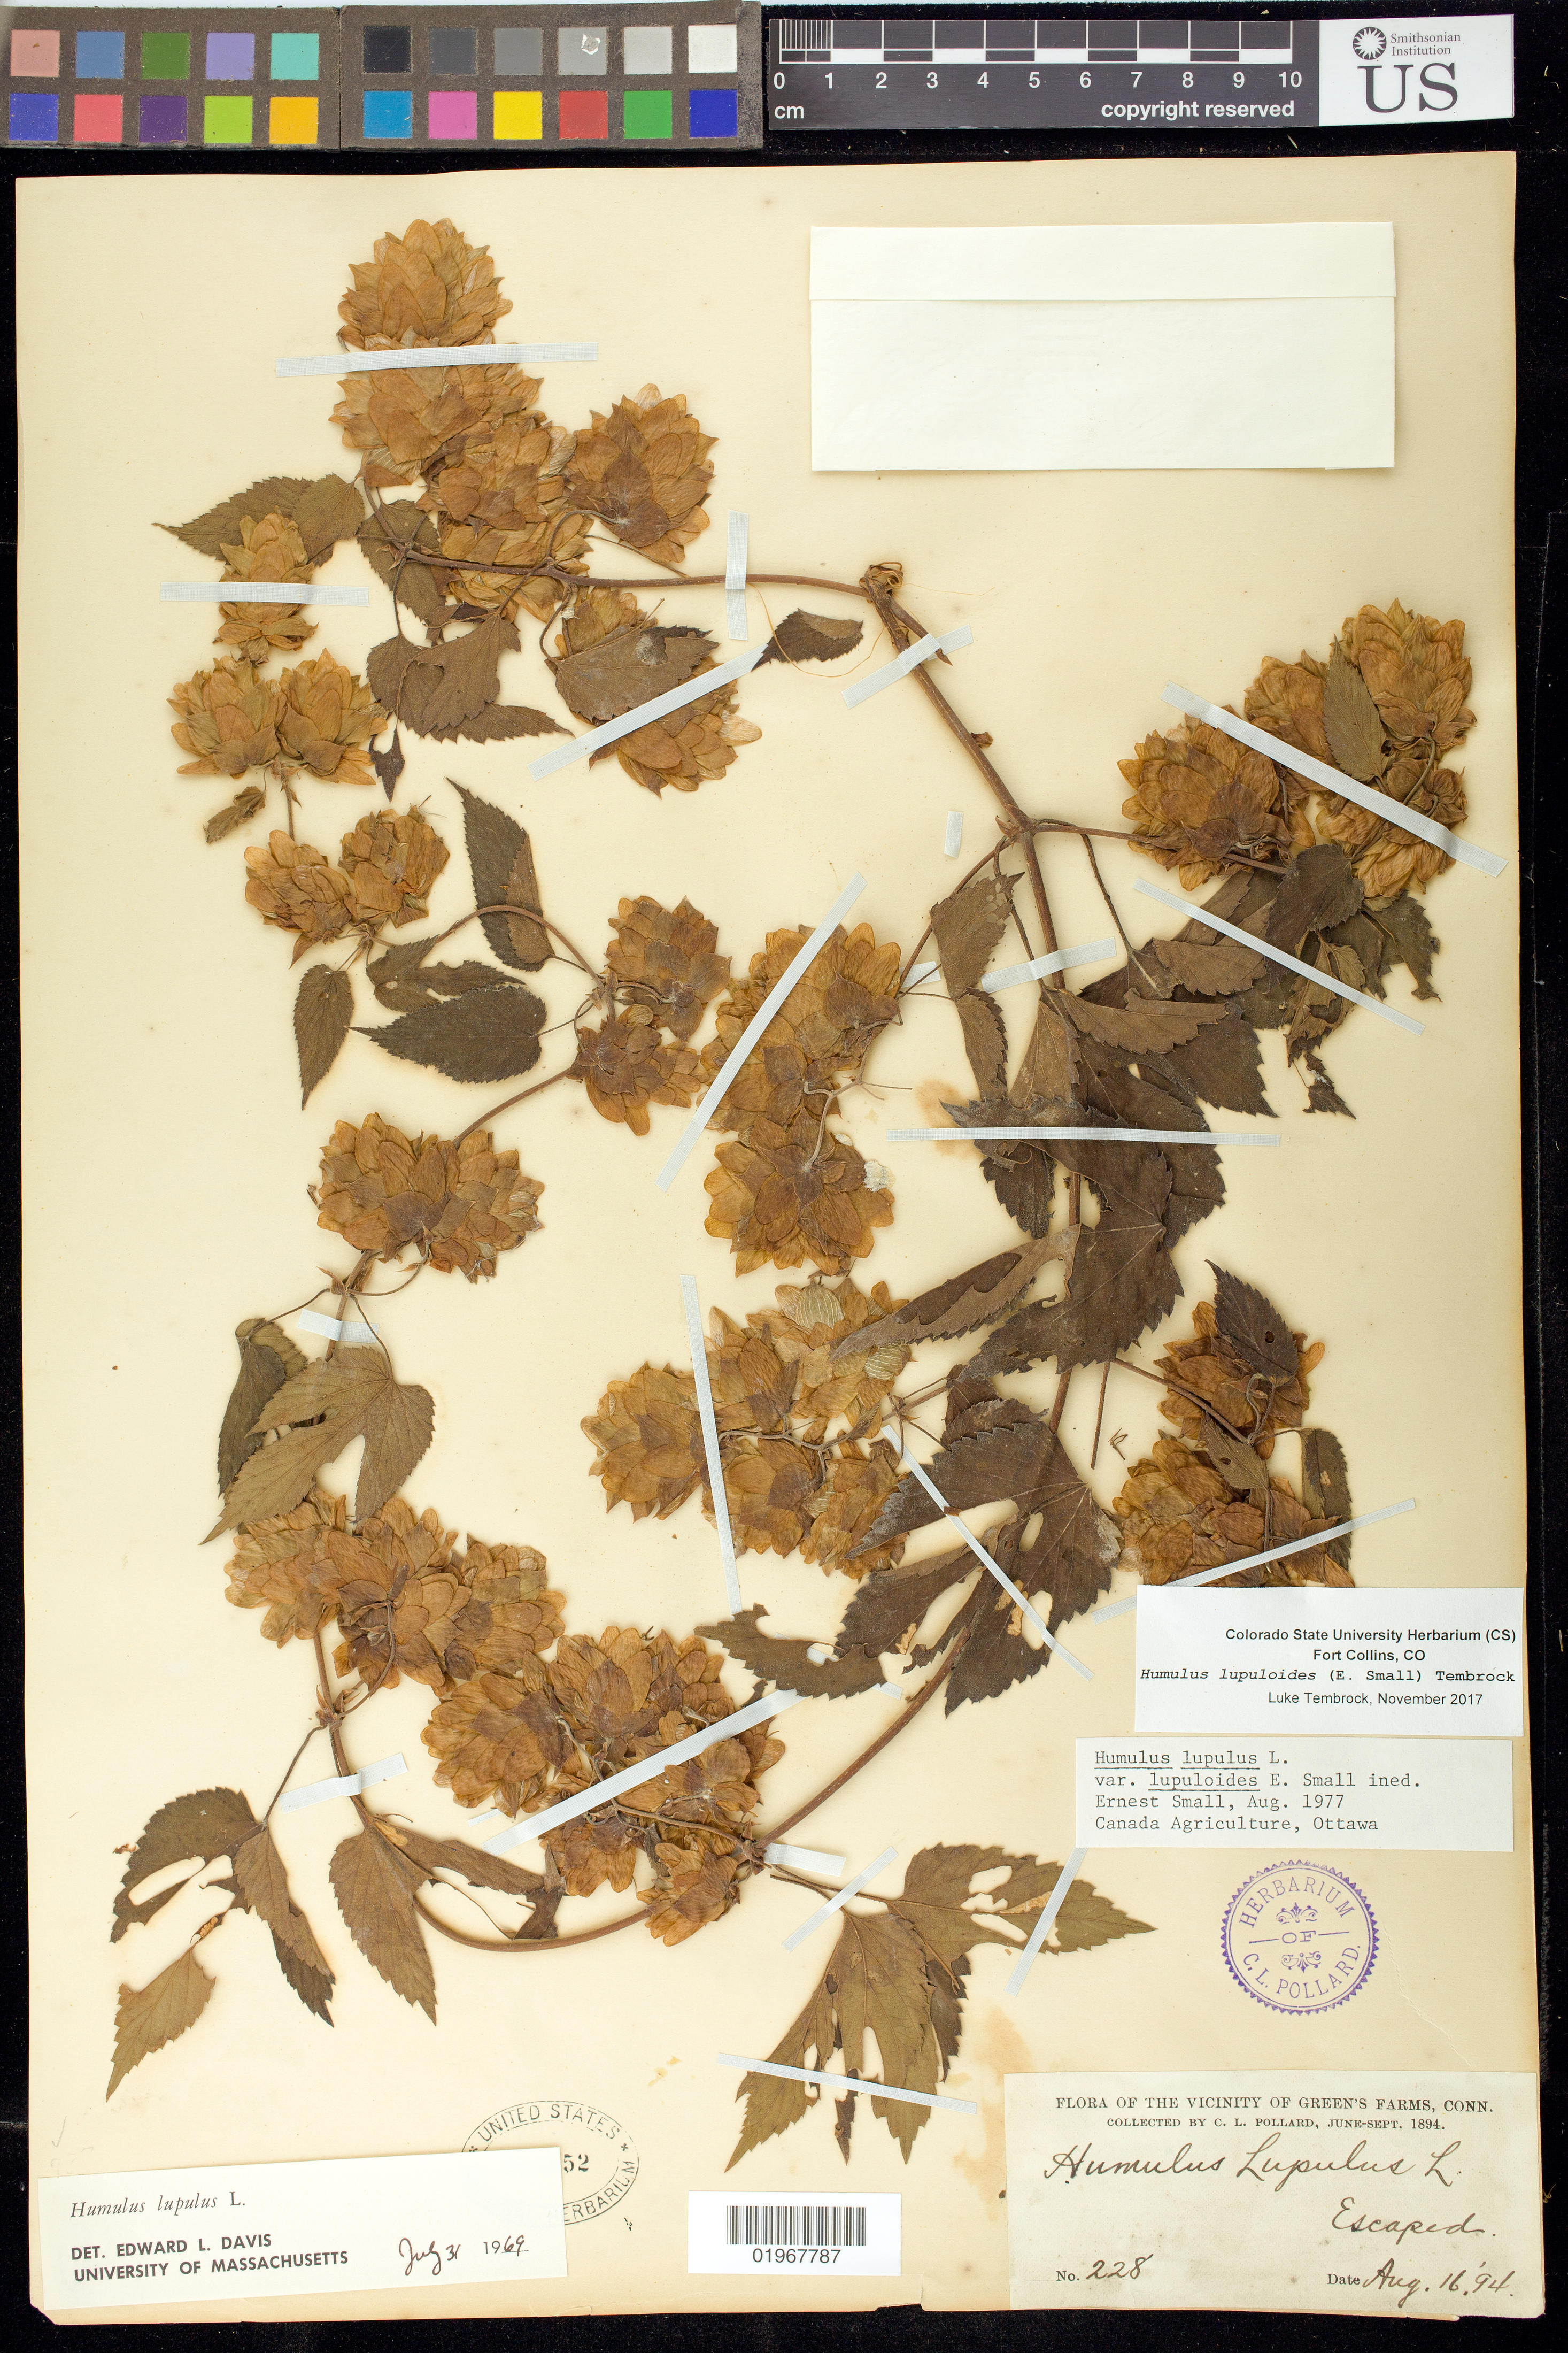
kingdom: Plantae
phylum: Tracheophyta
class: Magnoliopsida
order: Rosales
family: Cannabaceae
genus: Humulus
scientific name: Humulus americanus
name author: Nutt.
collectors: C. L. Pollard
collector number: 228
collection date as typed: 16 Aug 1894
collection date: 1894-08-16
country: United States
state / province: Connecticut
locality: Green's farms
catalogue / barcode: US 309552